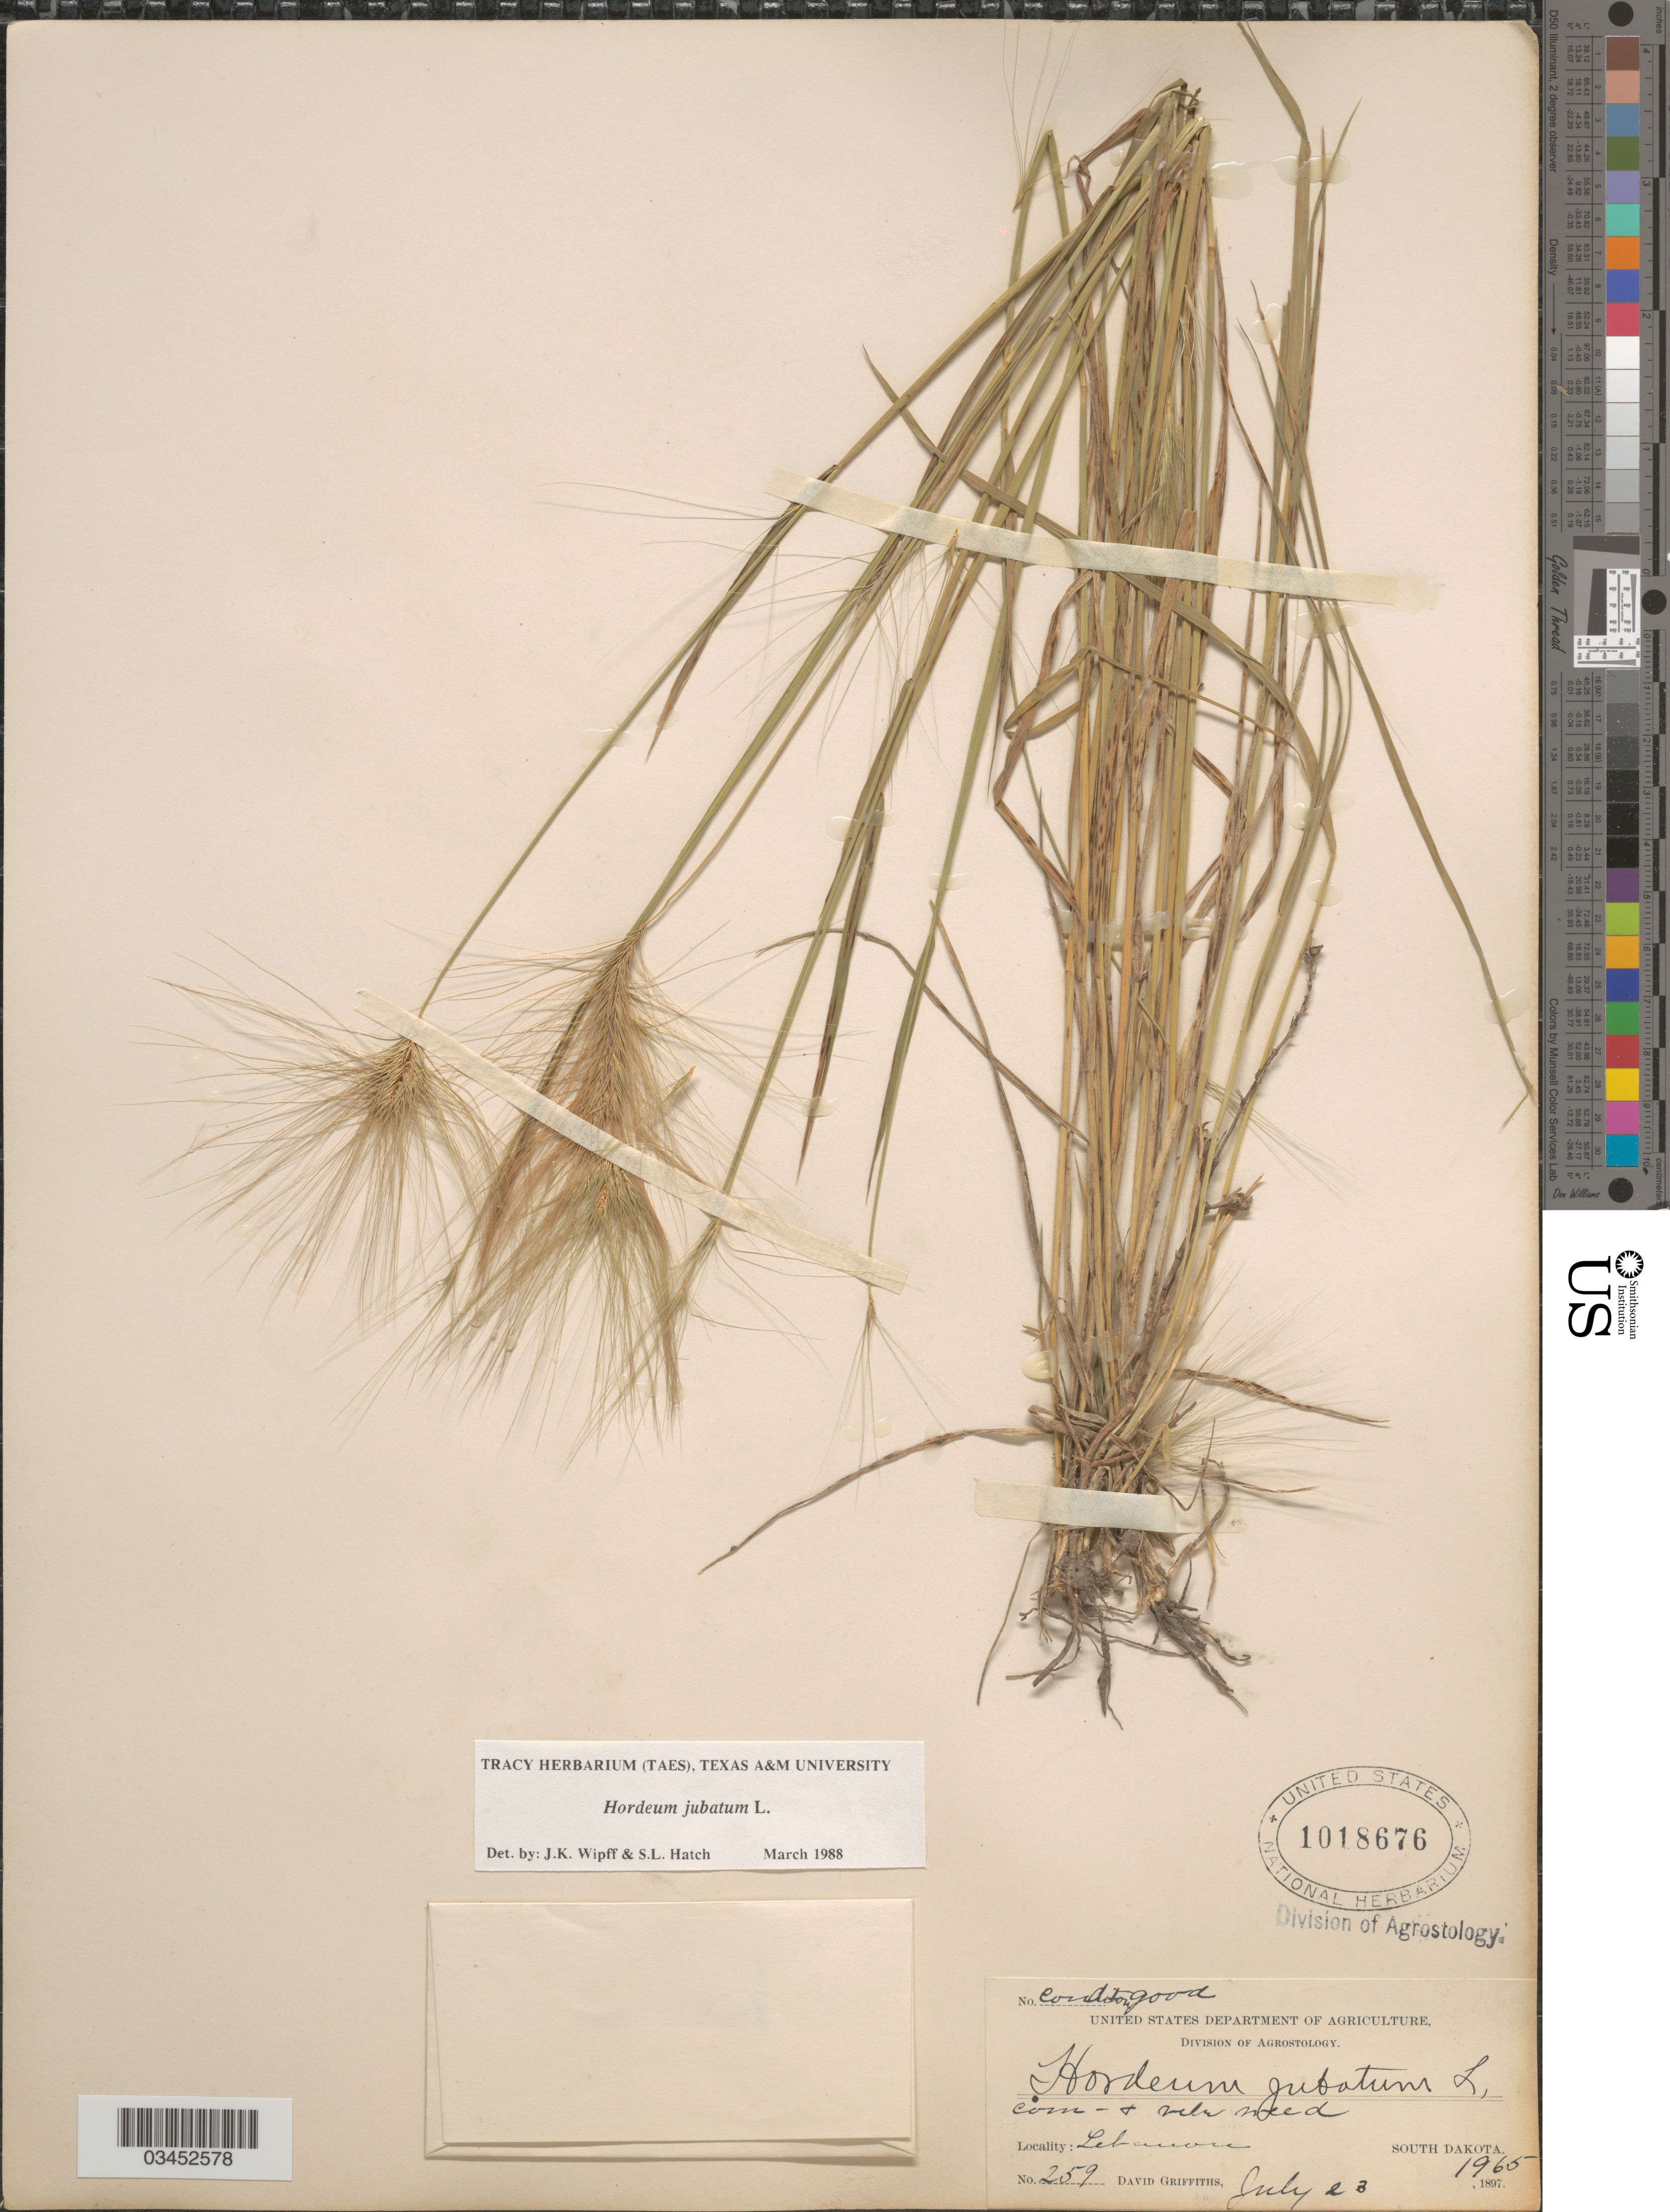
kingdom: Plantae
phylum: Tracheophyta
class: Liliopsida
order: Poales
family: Poaceae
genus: Hordeum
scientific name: Hordeum jubatum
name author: L.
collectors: D. Griffiths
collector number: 259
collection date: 1897-07-23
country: United States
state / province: South Dakota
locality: Lebanon.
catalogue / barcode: US 1018676